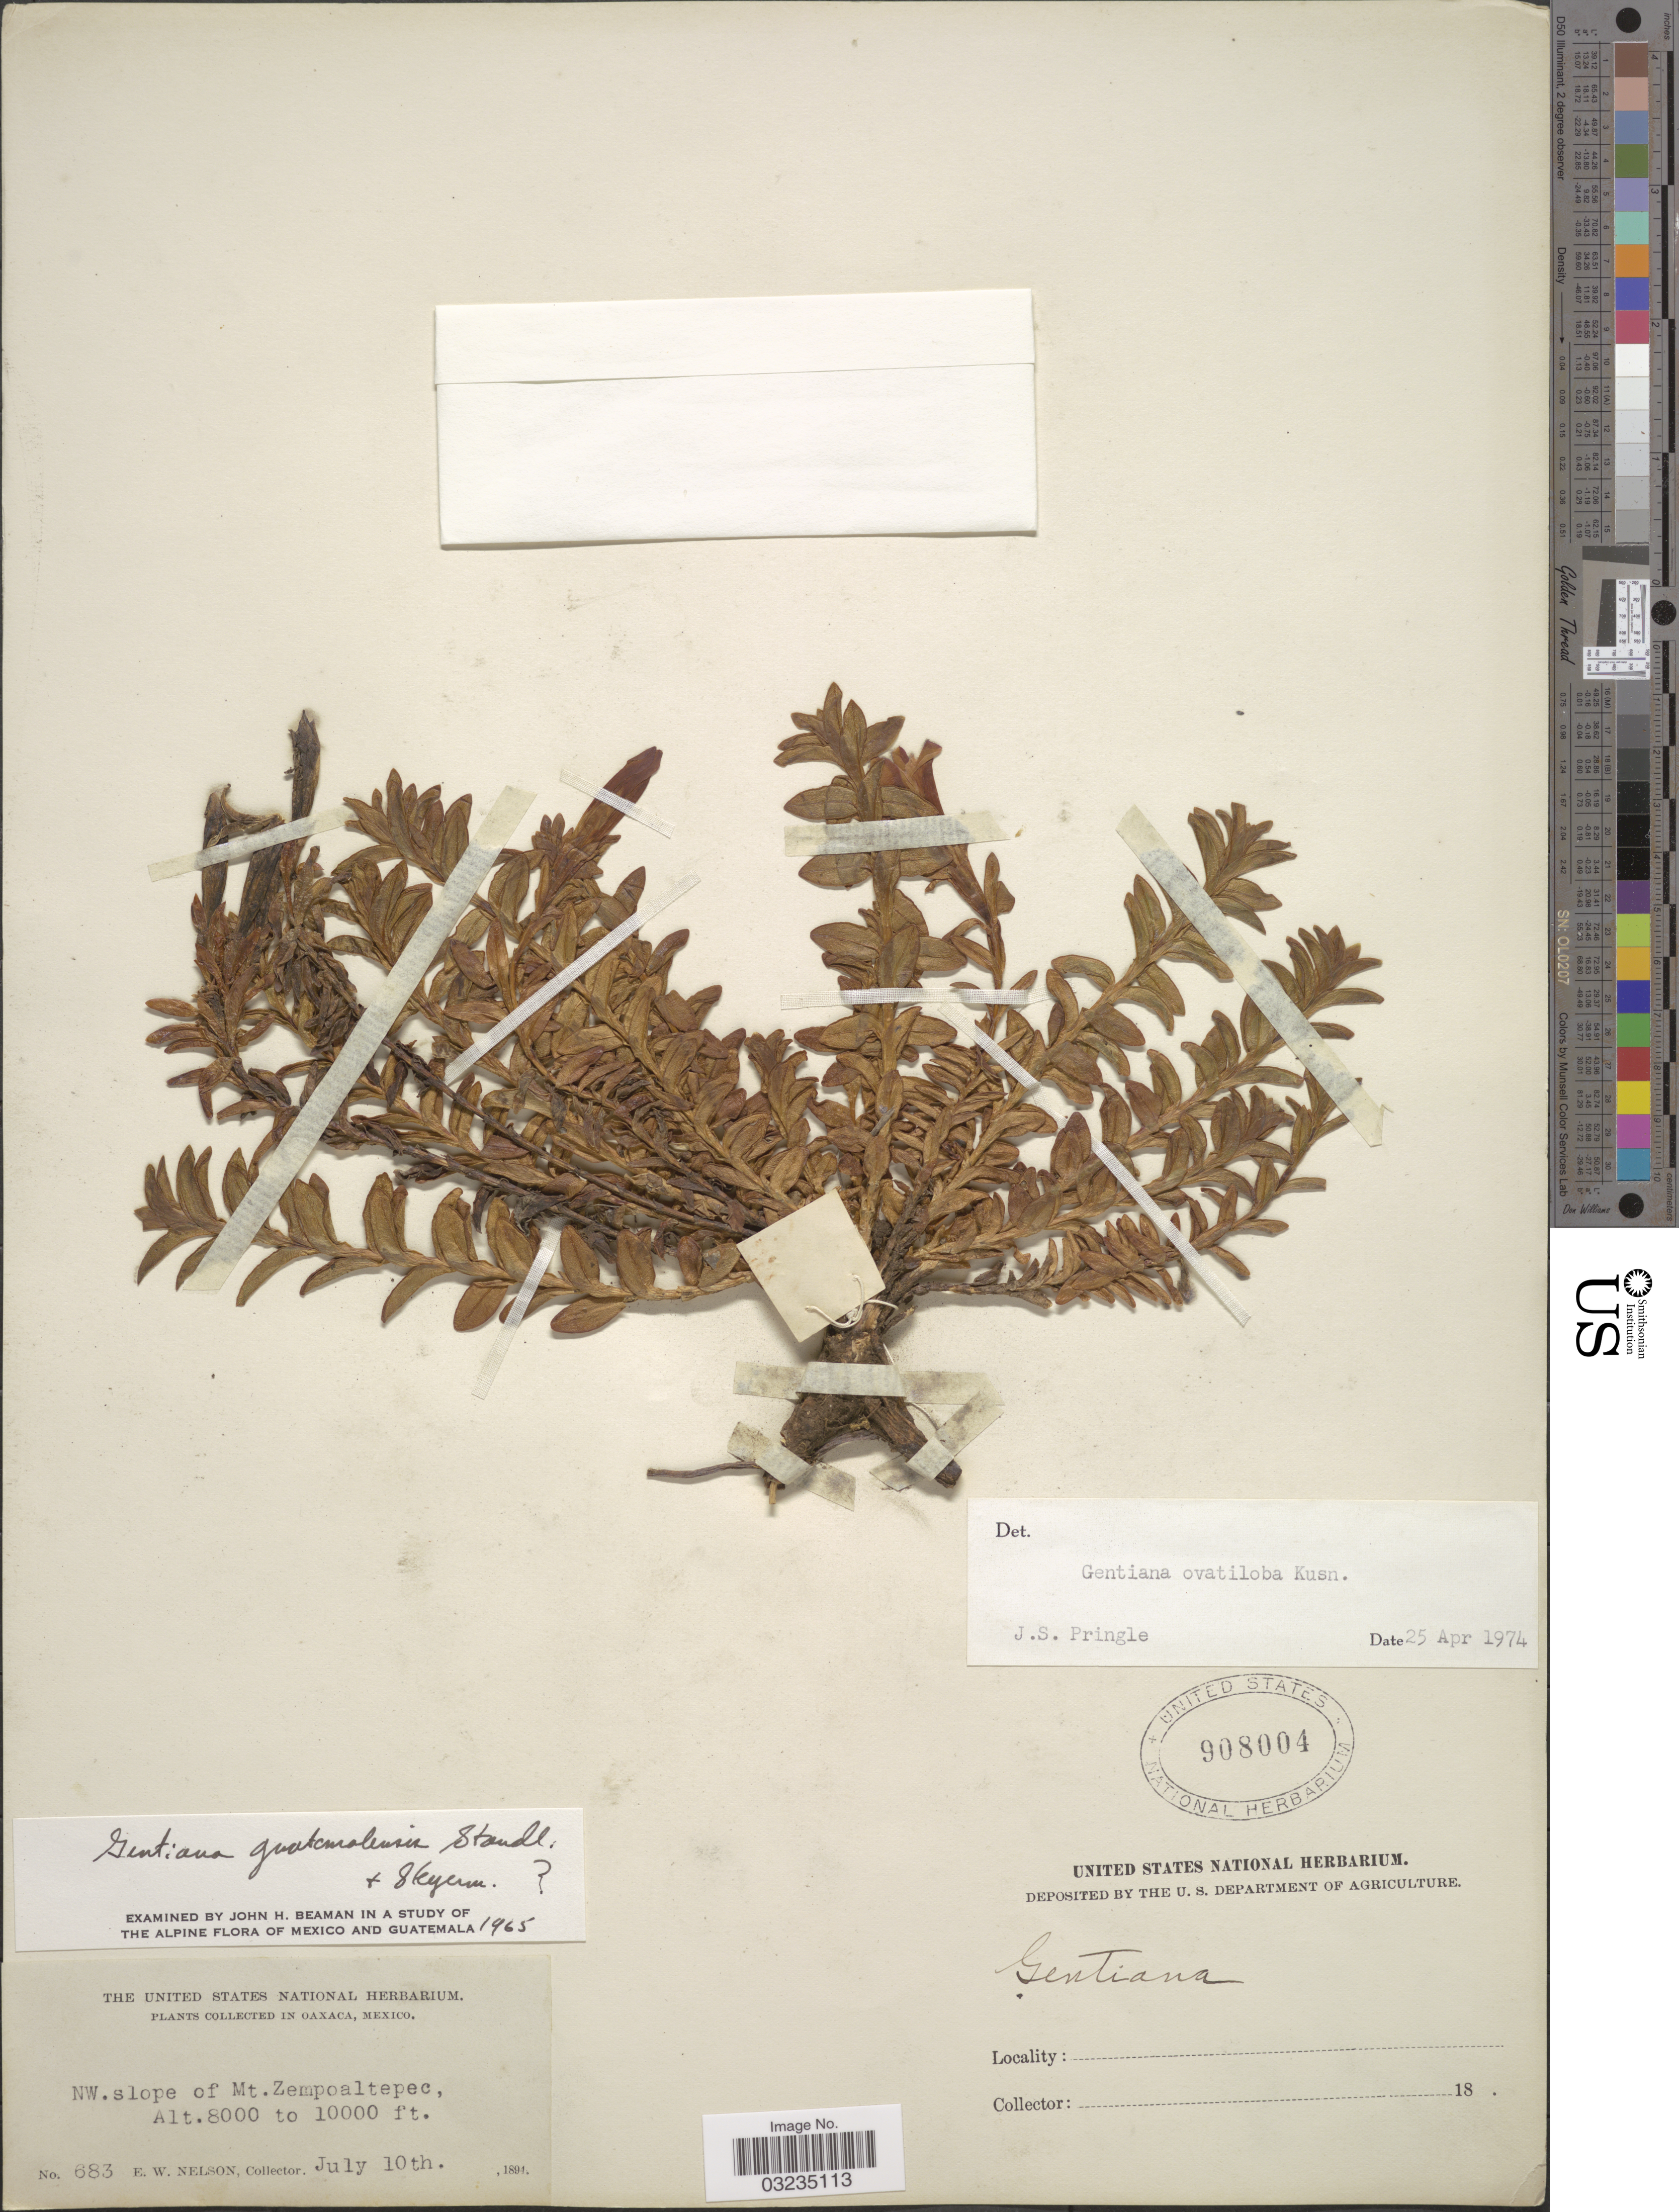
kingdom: Plantae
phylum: Tracheophyta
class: Magnoliopsida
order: Gentianales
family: Gentianaceae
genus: Gentiana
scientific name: Gentiana ovatiloba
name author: Kusn.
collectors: E. W. Nelson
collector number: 683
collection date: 1891-07-10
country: Mexico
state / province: Oaxaca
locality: NW. slope of Mt. Zempoaltepec.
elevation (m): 2438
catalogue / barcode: US 908004